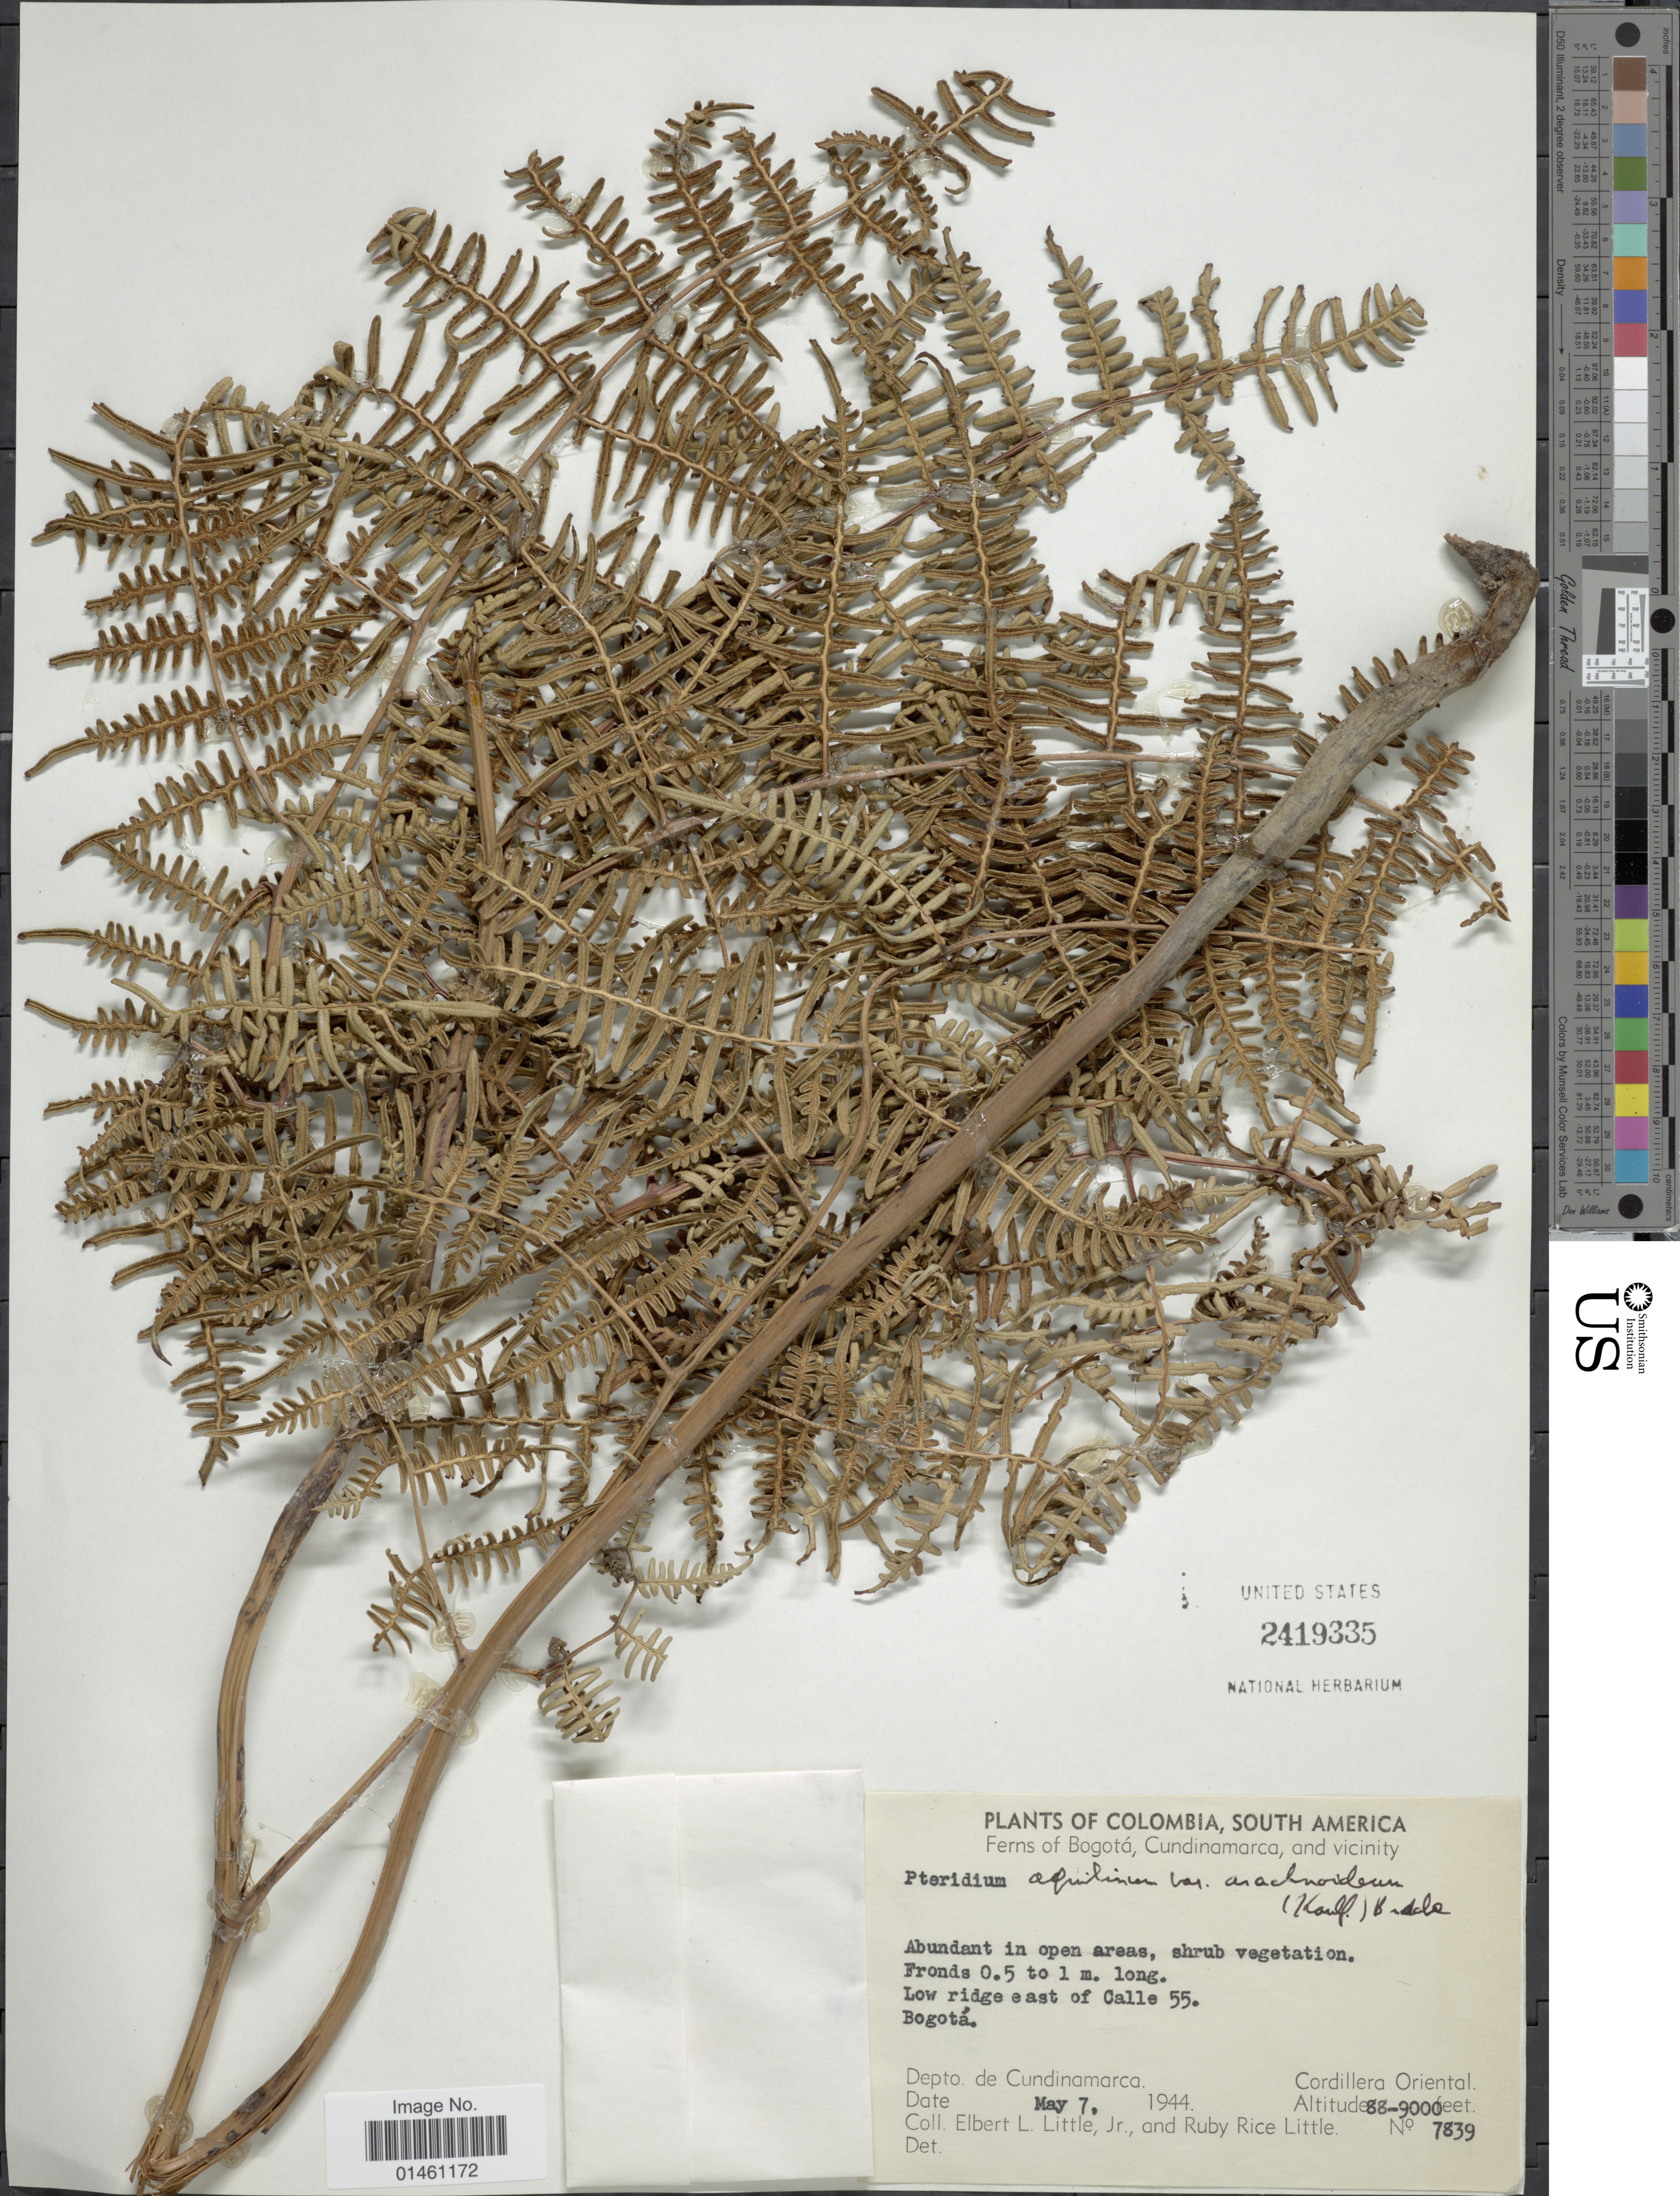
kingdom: Plantae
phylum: Tracheophyta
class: Polypodiopsida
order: Polypodiales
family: Dennstaedtiaceae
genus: Pteridium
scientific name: Pteridium aquilinum var. arachnoideum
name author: (Kaulf.) Herter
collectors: E. L. Little & R. R. Little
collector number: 7839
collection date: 1944-05-07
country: Colombia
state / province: Bogota D.C.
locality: South America, Bogotá, Cundinamarca, and vicinity, Depto de Cundinamarca, Cordillera, Bogotá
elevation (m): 2682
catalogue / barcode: US 2419335